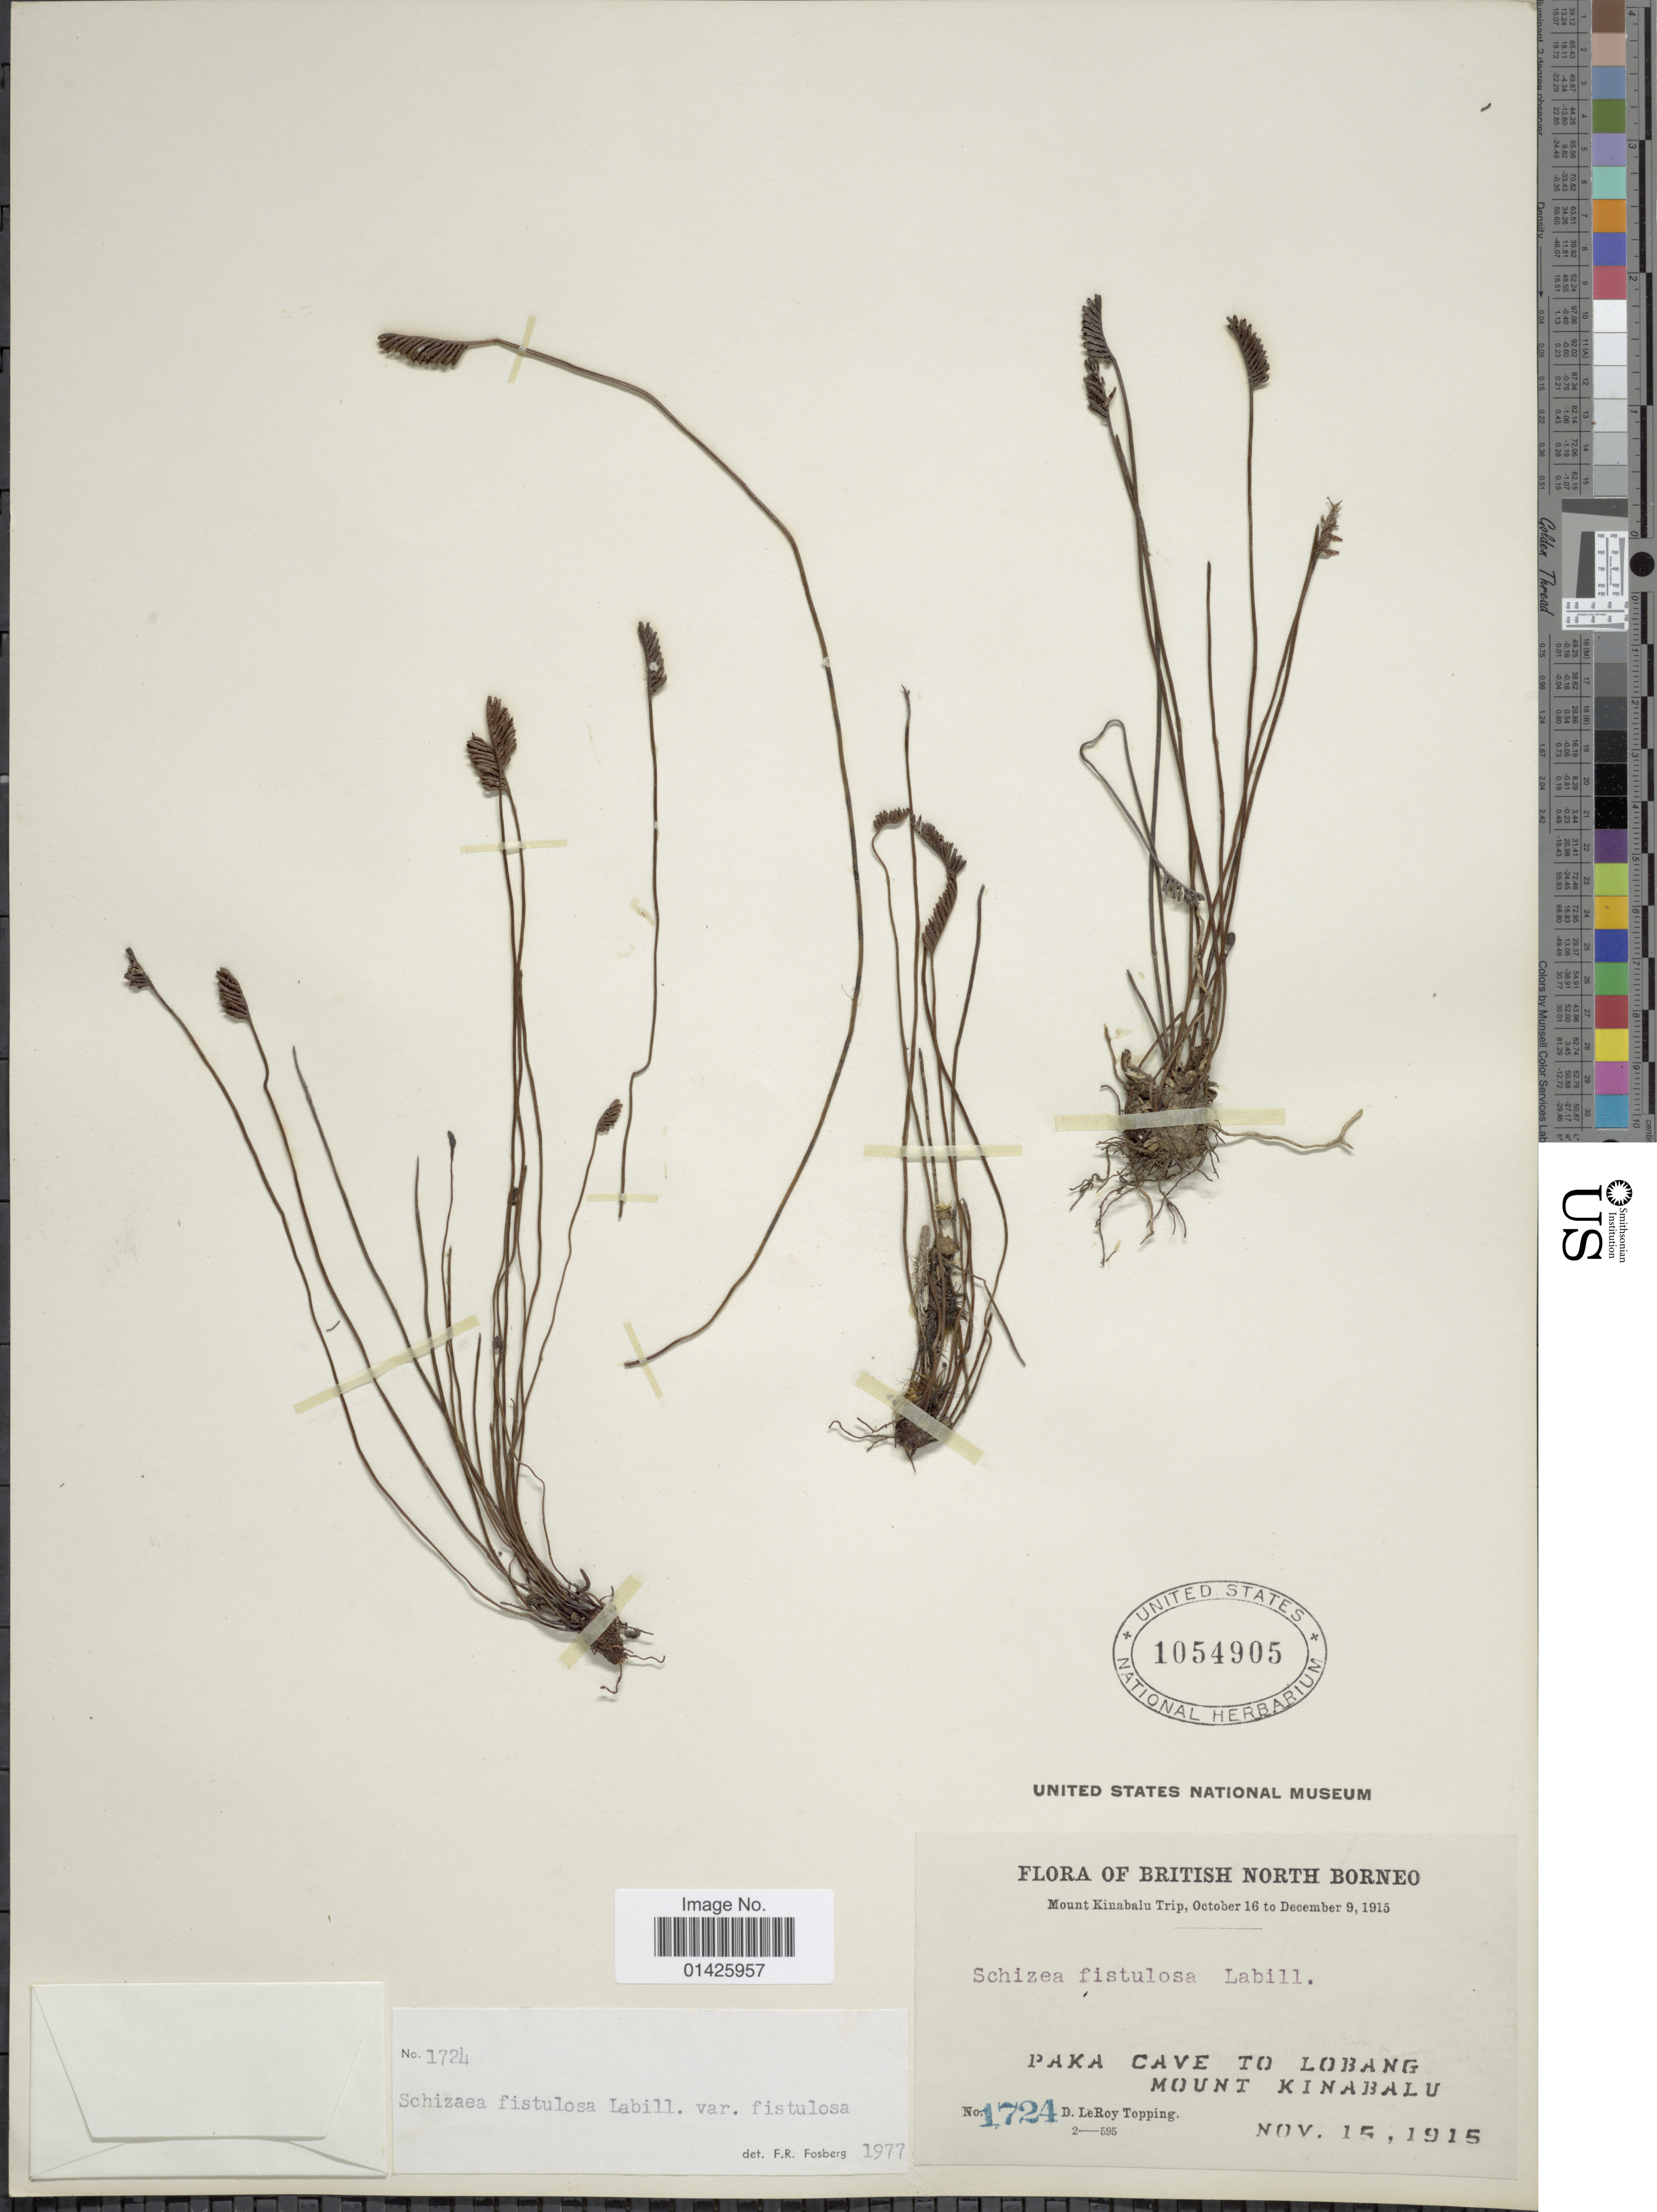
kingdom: Plantae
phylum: Tracheophyta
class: Polypodiopsida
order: Schizaeales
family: Schizaeaceae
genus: Schizaea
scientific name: Schizaea fistulosa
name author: Labill.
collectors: D. L. Topping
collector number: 1724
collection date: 1915-11-15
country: Malaysia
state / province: Sabah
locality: British North Borneo, Paka Cave to Lobang, Mount Kinabalu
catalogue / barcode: US 1054905